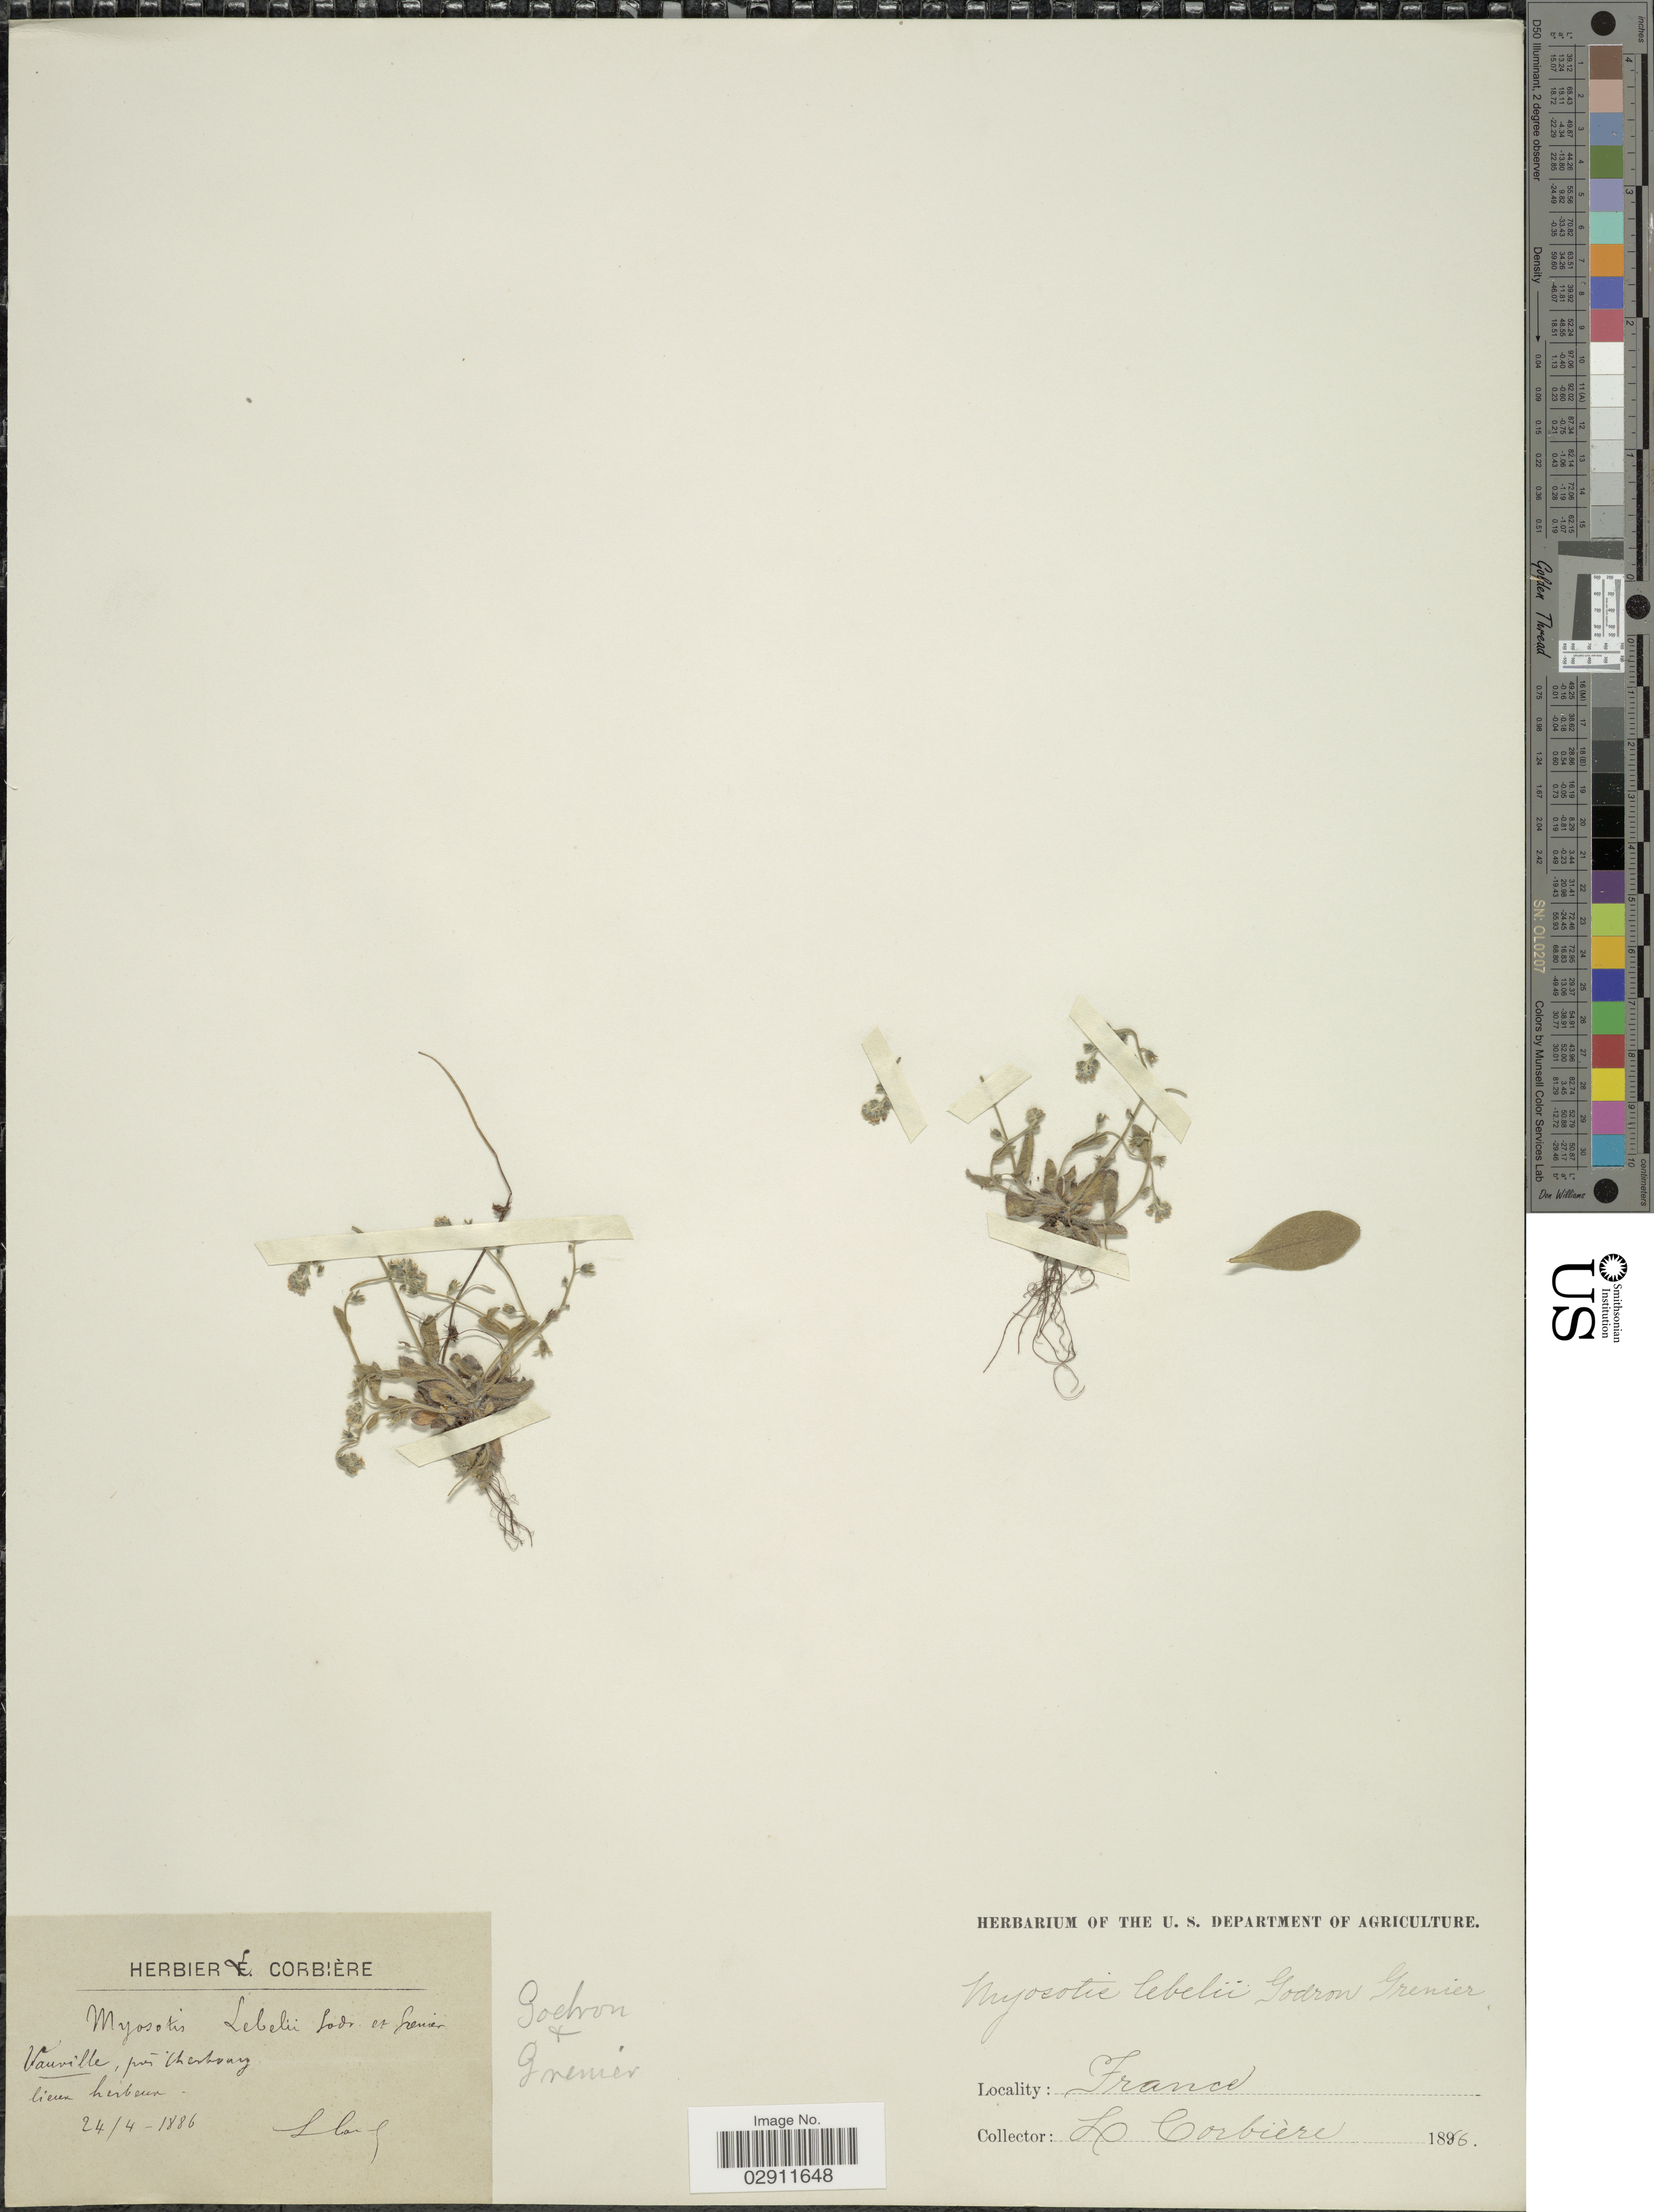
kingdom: Plantae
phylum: Tracheophyta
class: Magnoliopsida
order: Boraginales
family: Boraginaceae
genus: Myosotis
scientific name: Myosotis lebelii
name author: Gren. & Godr.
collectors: L. Corbière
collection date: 1886-04-24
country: France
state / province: Normandie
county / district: Manche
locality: Vauville, prés Cherbourg.